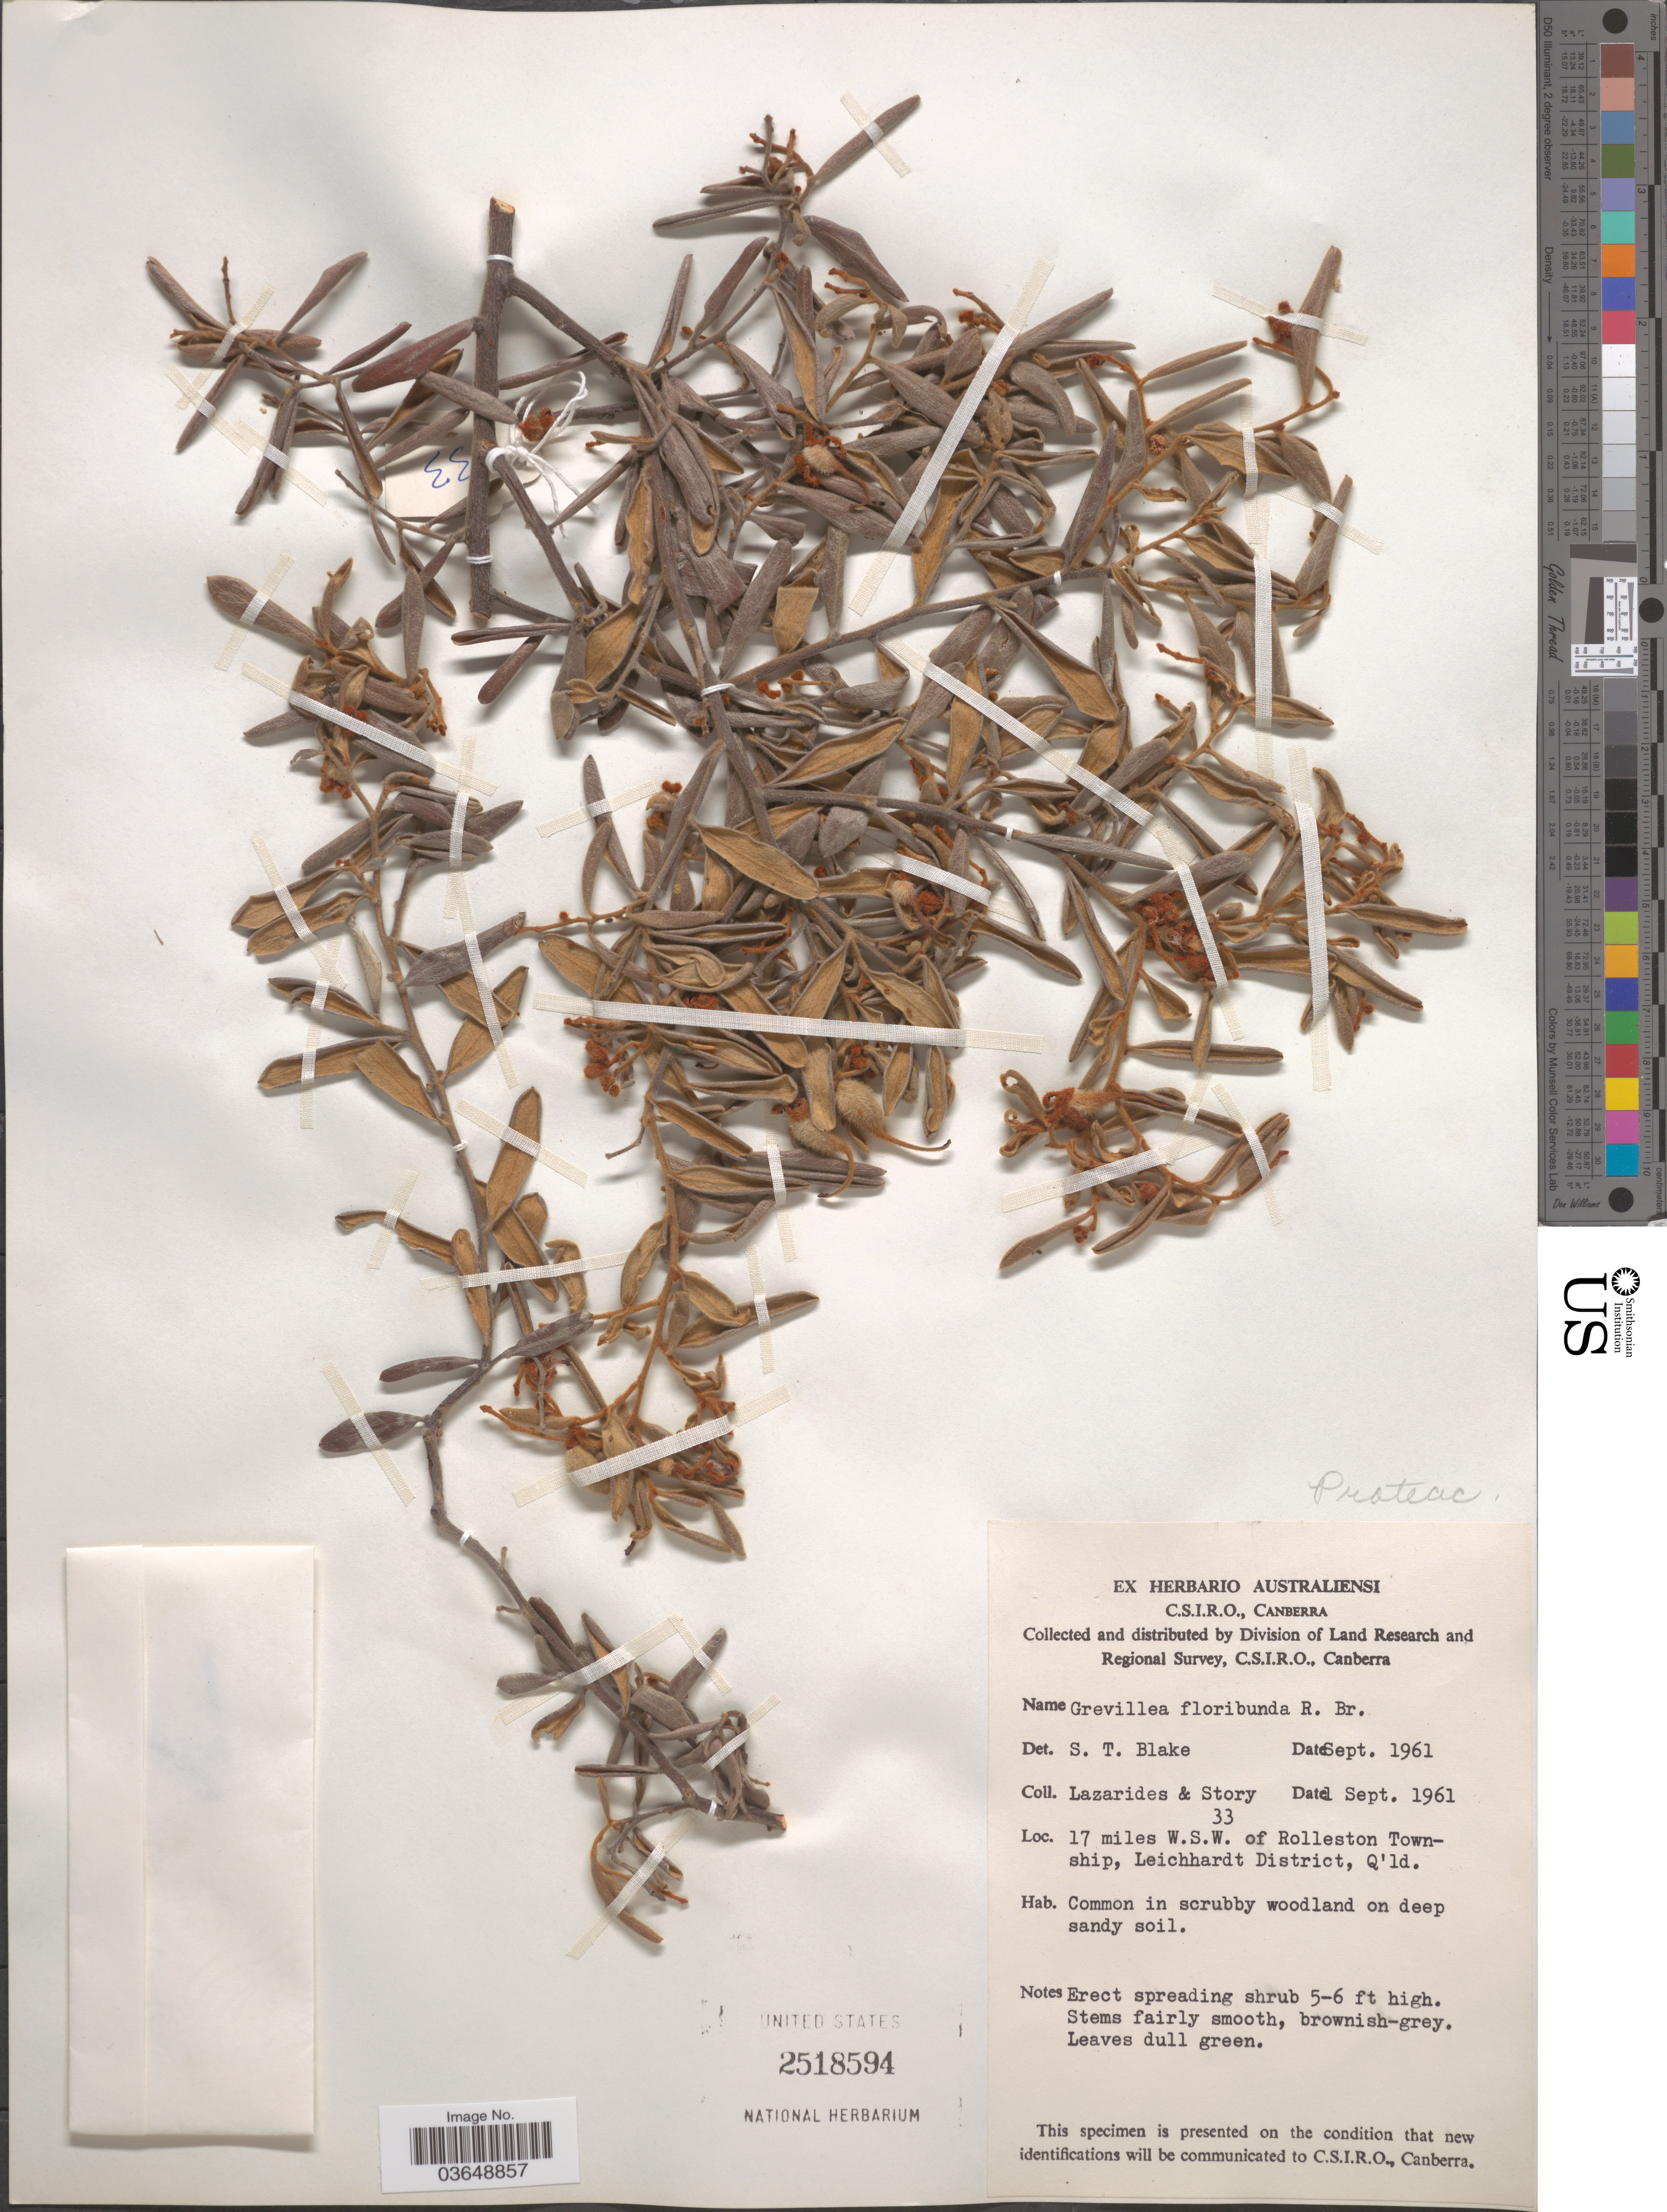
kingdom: Plantae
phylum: Tracheophyta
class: Magnoliopsida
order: Proteales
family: Proteaceae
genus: Grevillea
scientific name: Grevillea floribunda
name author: R. Br.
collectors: M. Lazarides & -. Story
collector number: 33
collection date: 1961-09-01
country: Australia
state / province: Queensland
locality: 17 miles W.S.W. of Rolleston Township, Leichhardt District, Q'ld.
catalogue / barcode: US 2518594